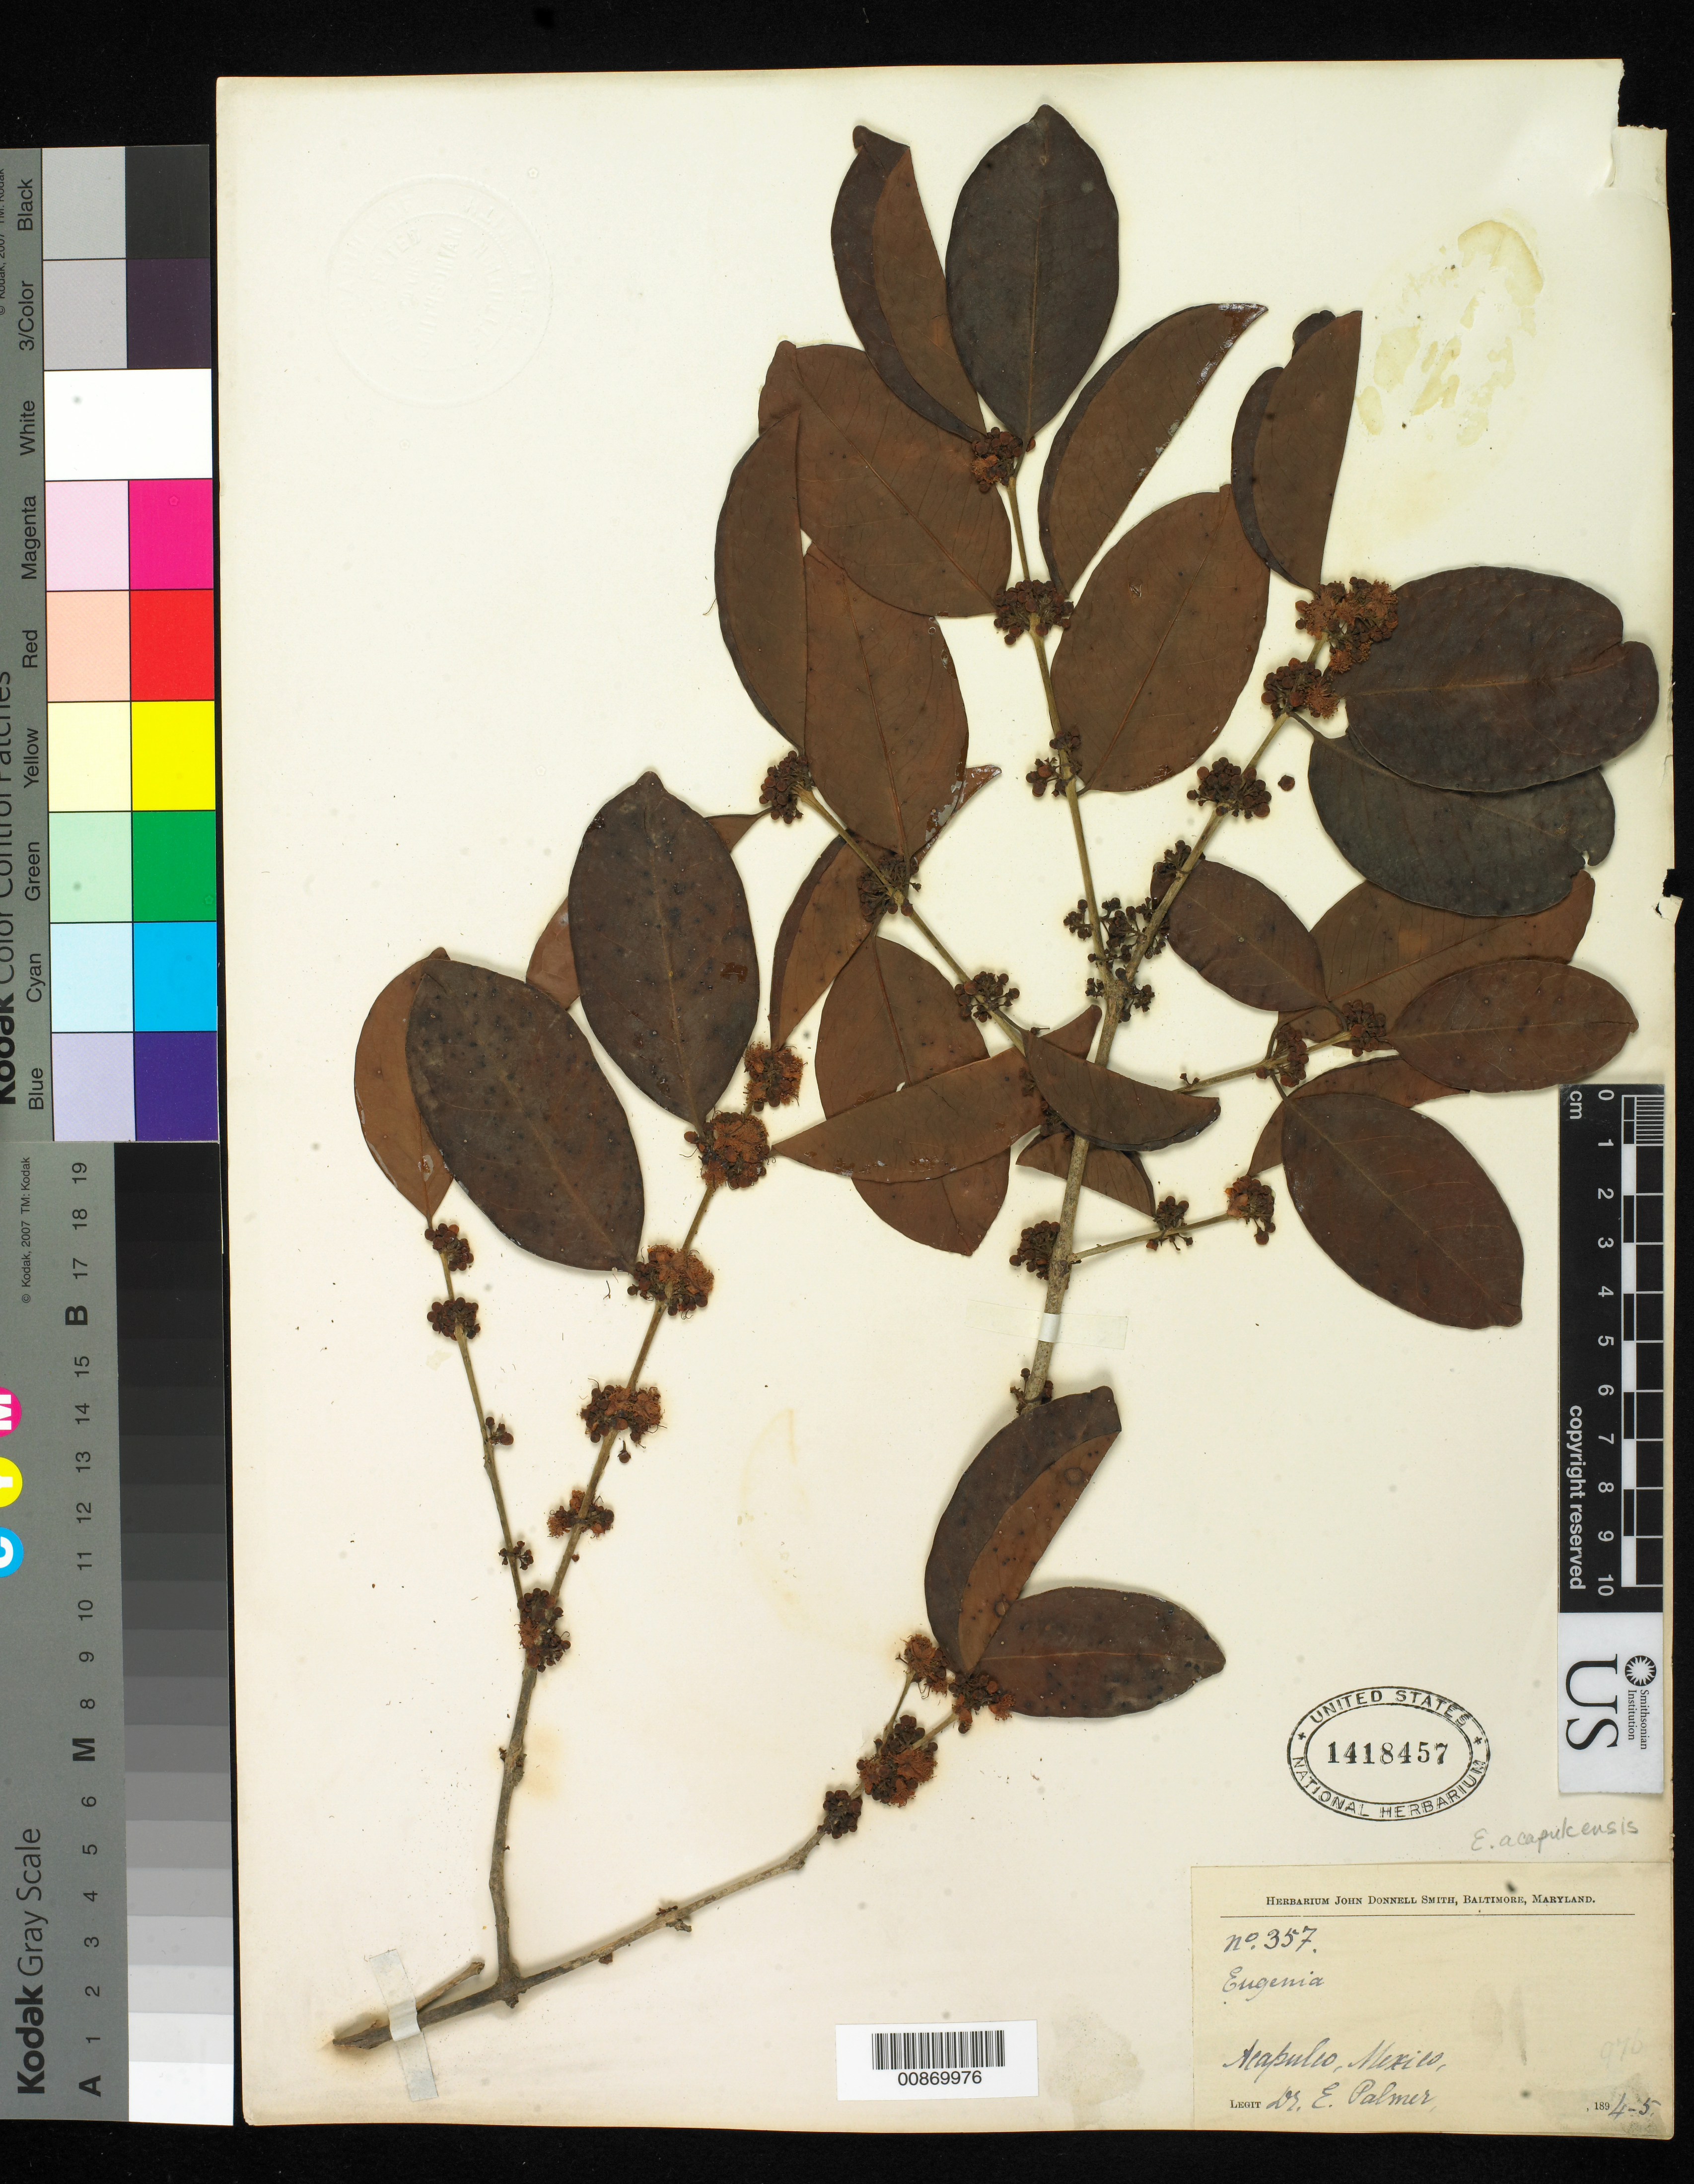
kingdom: Plantae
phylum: Tracheophyta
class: Magnoliopsida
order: Myrtales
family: Myrtaceae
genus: Eugenia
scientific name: Eugenia acapulcensis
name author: Steud.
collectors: E. Palmer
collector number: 357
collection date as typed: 1894 to -- --- 1895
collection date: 1894/1895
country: Mexico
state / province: Guerrero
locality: Acapulco, Guerrero.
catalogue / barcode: US 1418457